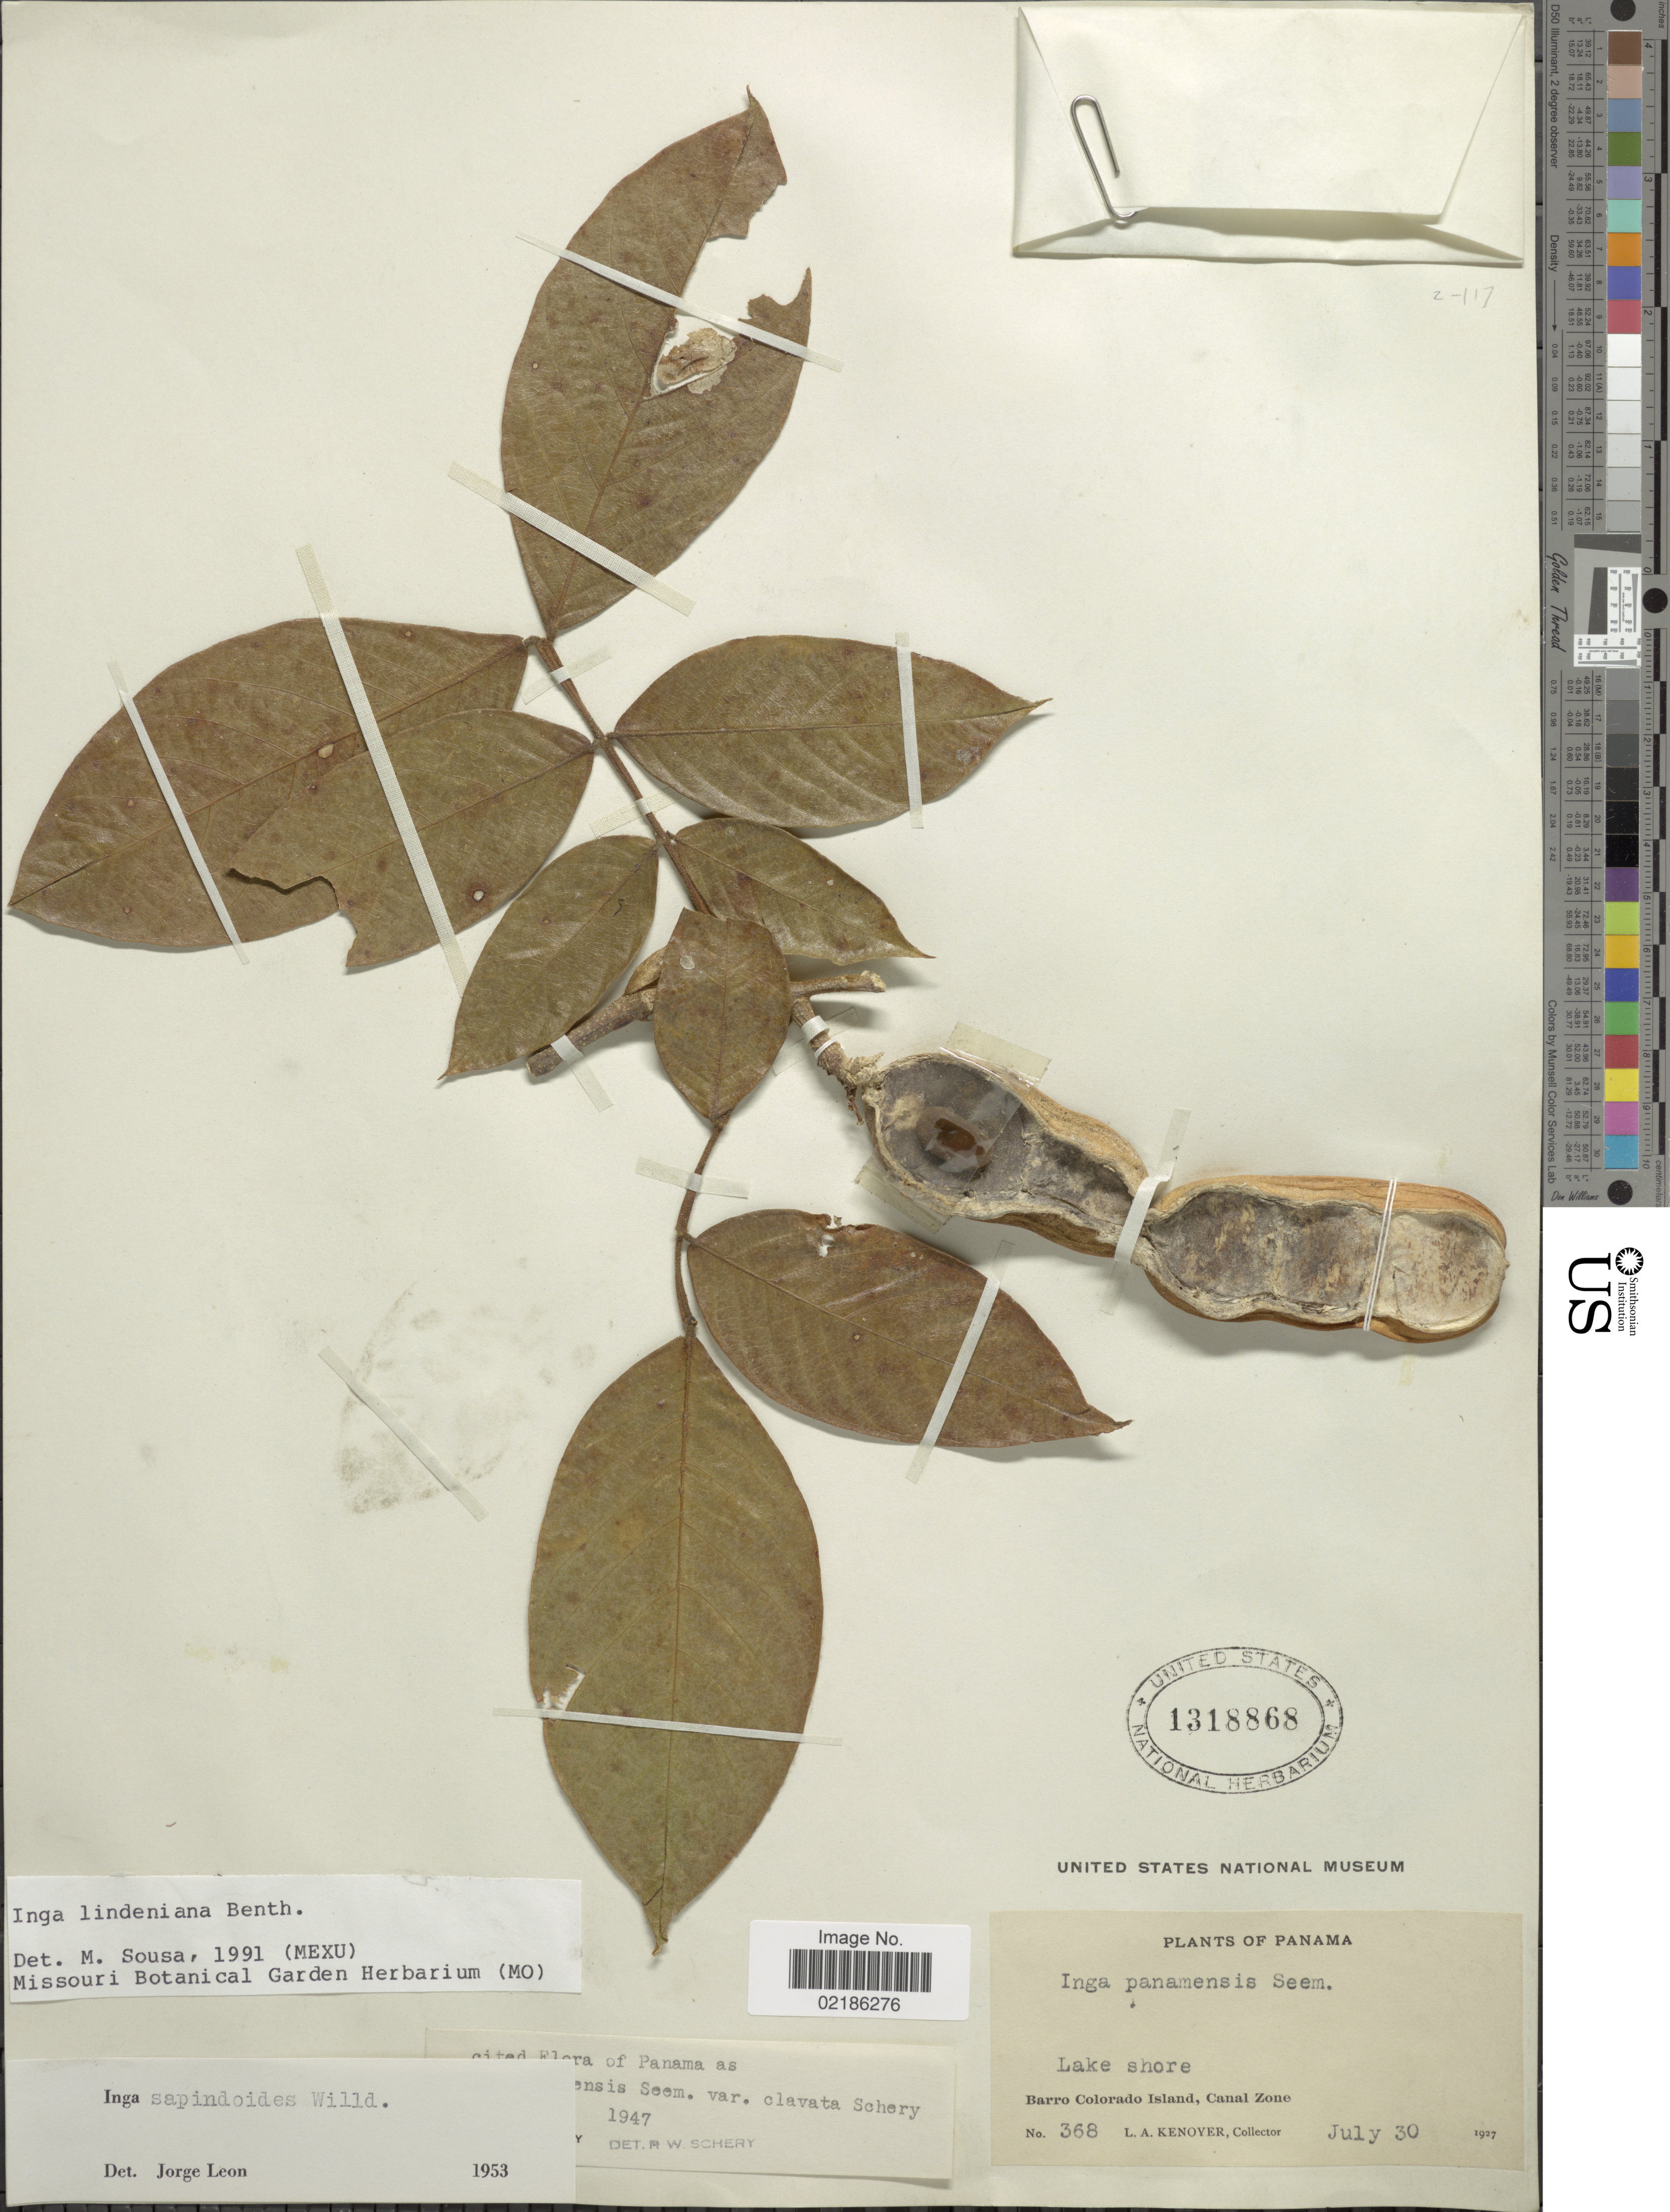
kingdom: Plantae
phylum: Tracheophyta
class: Magnoliopsida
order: Fabales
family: Fabaceae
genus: Inga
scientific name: Inga lindeniana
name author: Benth.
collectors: L. A. Kenoyer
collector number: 368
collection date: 1927-07-30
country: Panama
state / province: Panamá Oeste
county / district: Canal Zone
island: Barro Colorado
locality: Barro Colorado Island, Canal Zone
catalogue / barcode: US 1318868